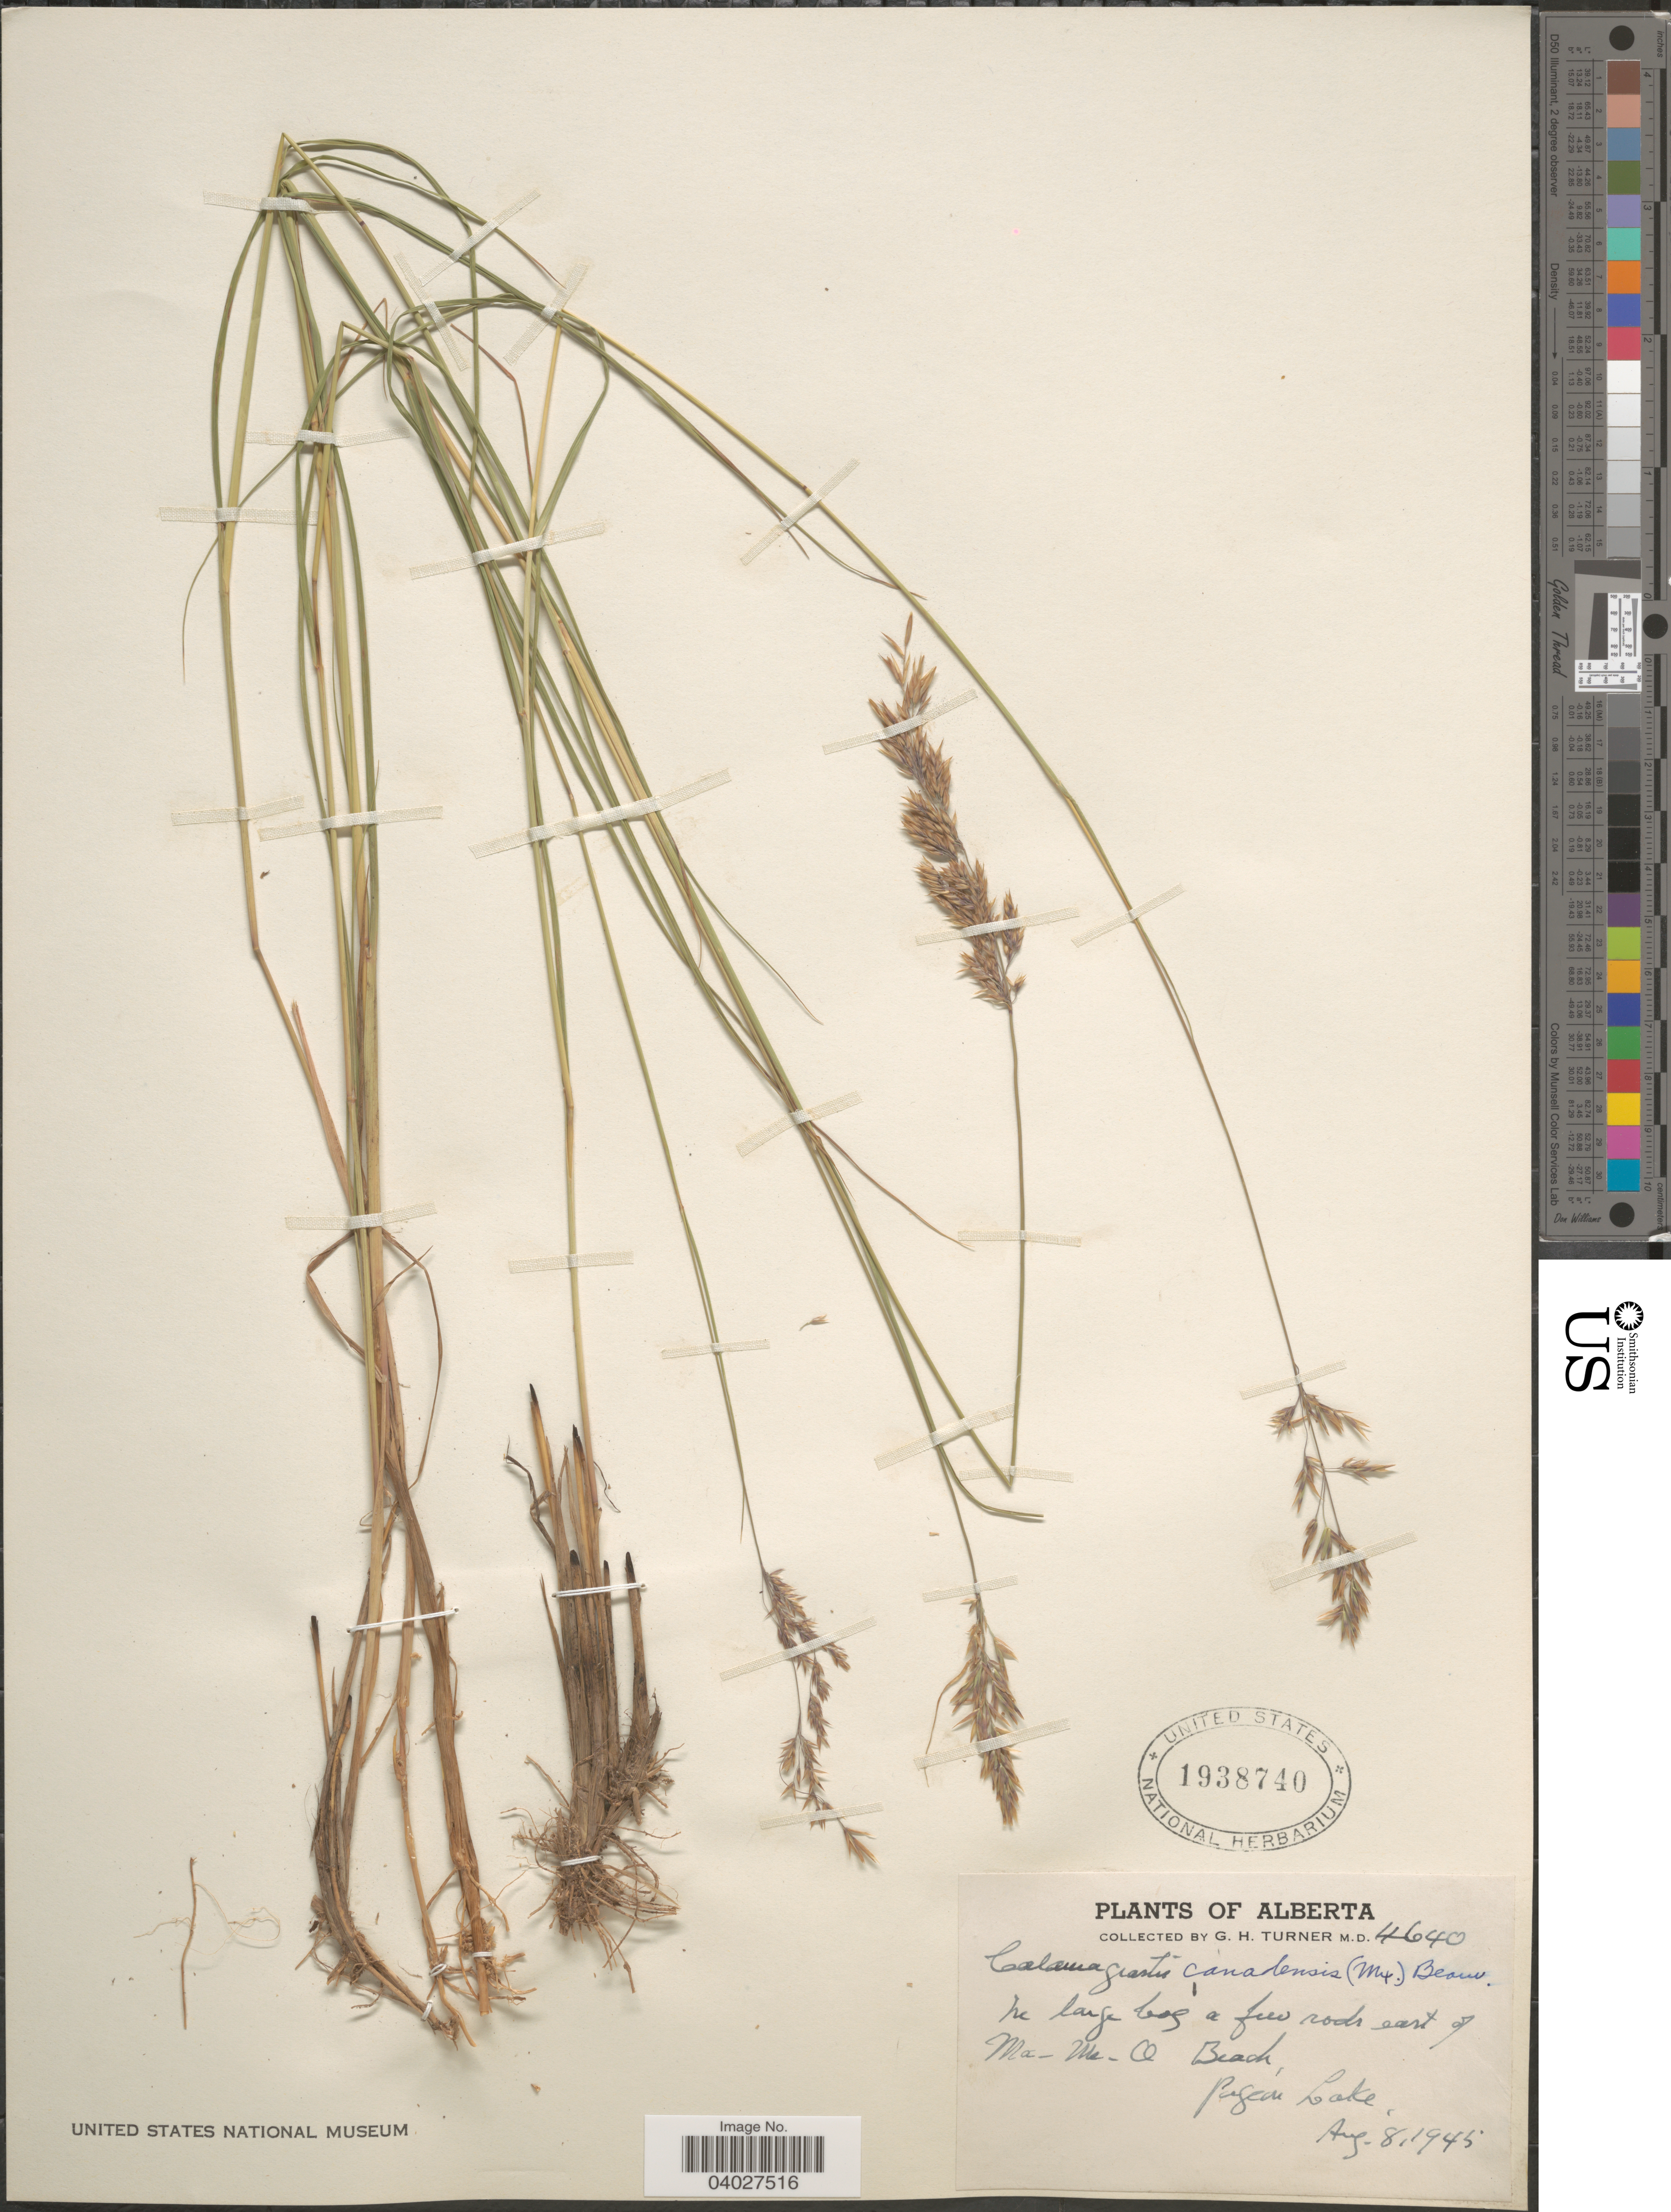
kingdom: Plantae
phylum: Tracheophyta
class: Liliopsida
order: Poales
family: Poaceae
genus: Calamagrostis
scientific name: Calamagrostis canadensis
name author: (Michx.) P. Beauv.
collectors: G. H. Turner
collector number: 4640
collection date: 1945-08-08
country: Canada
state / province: Alberta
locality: In large bog a few rods east of Ma-Me-O Beach, Pigeon Lake.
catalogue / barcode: US 1938740